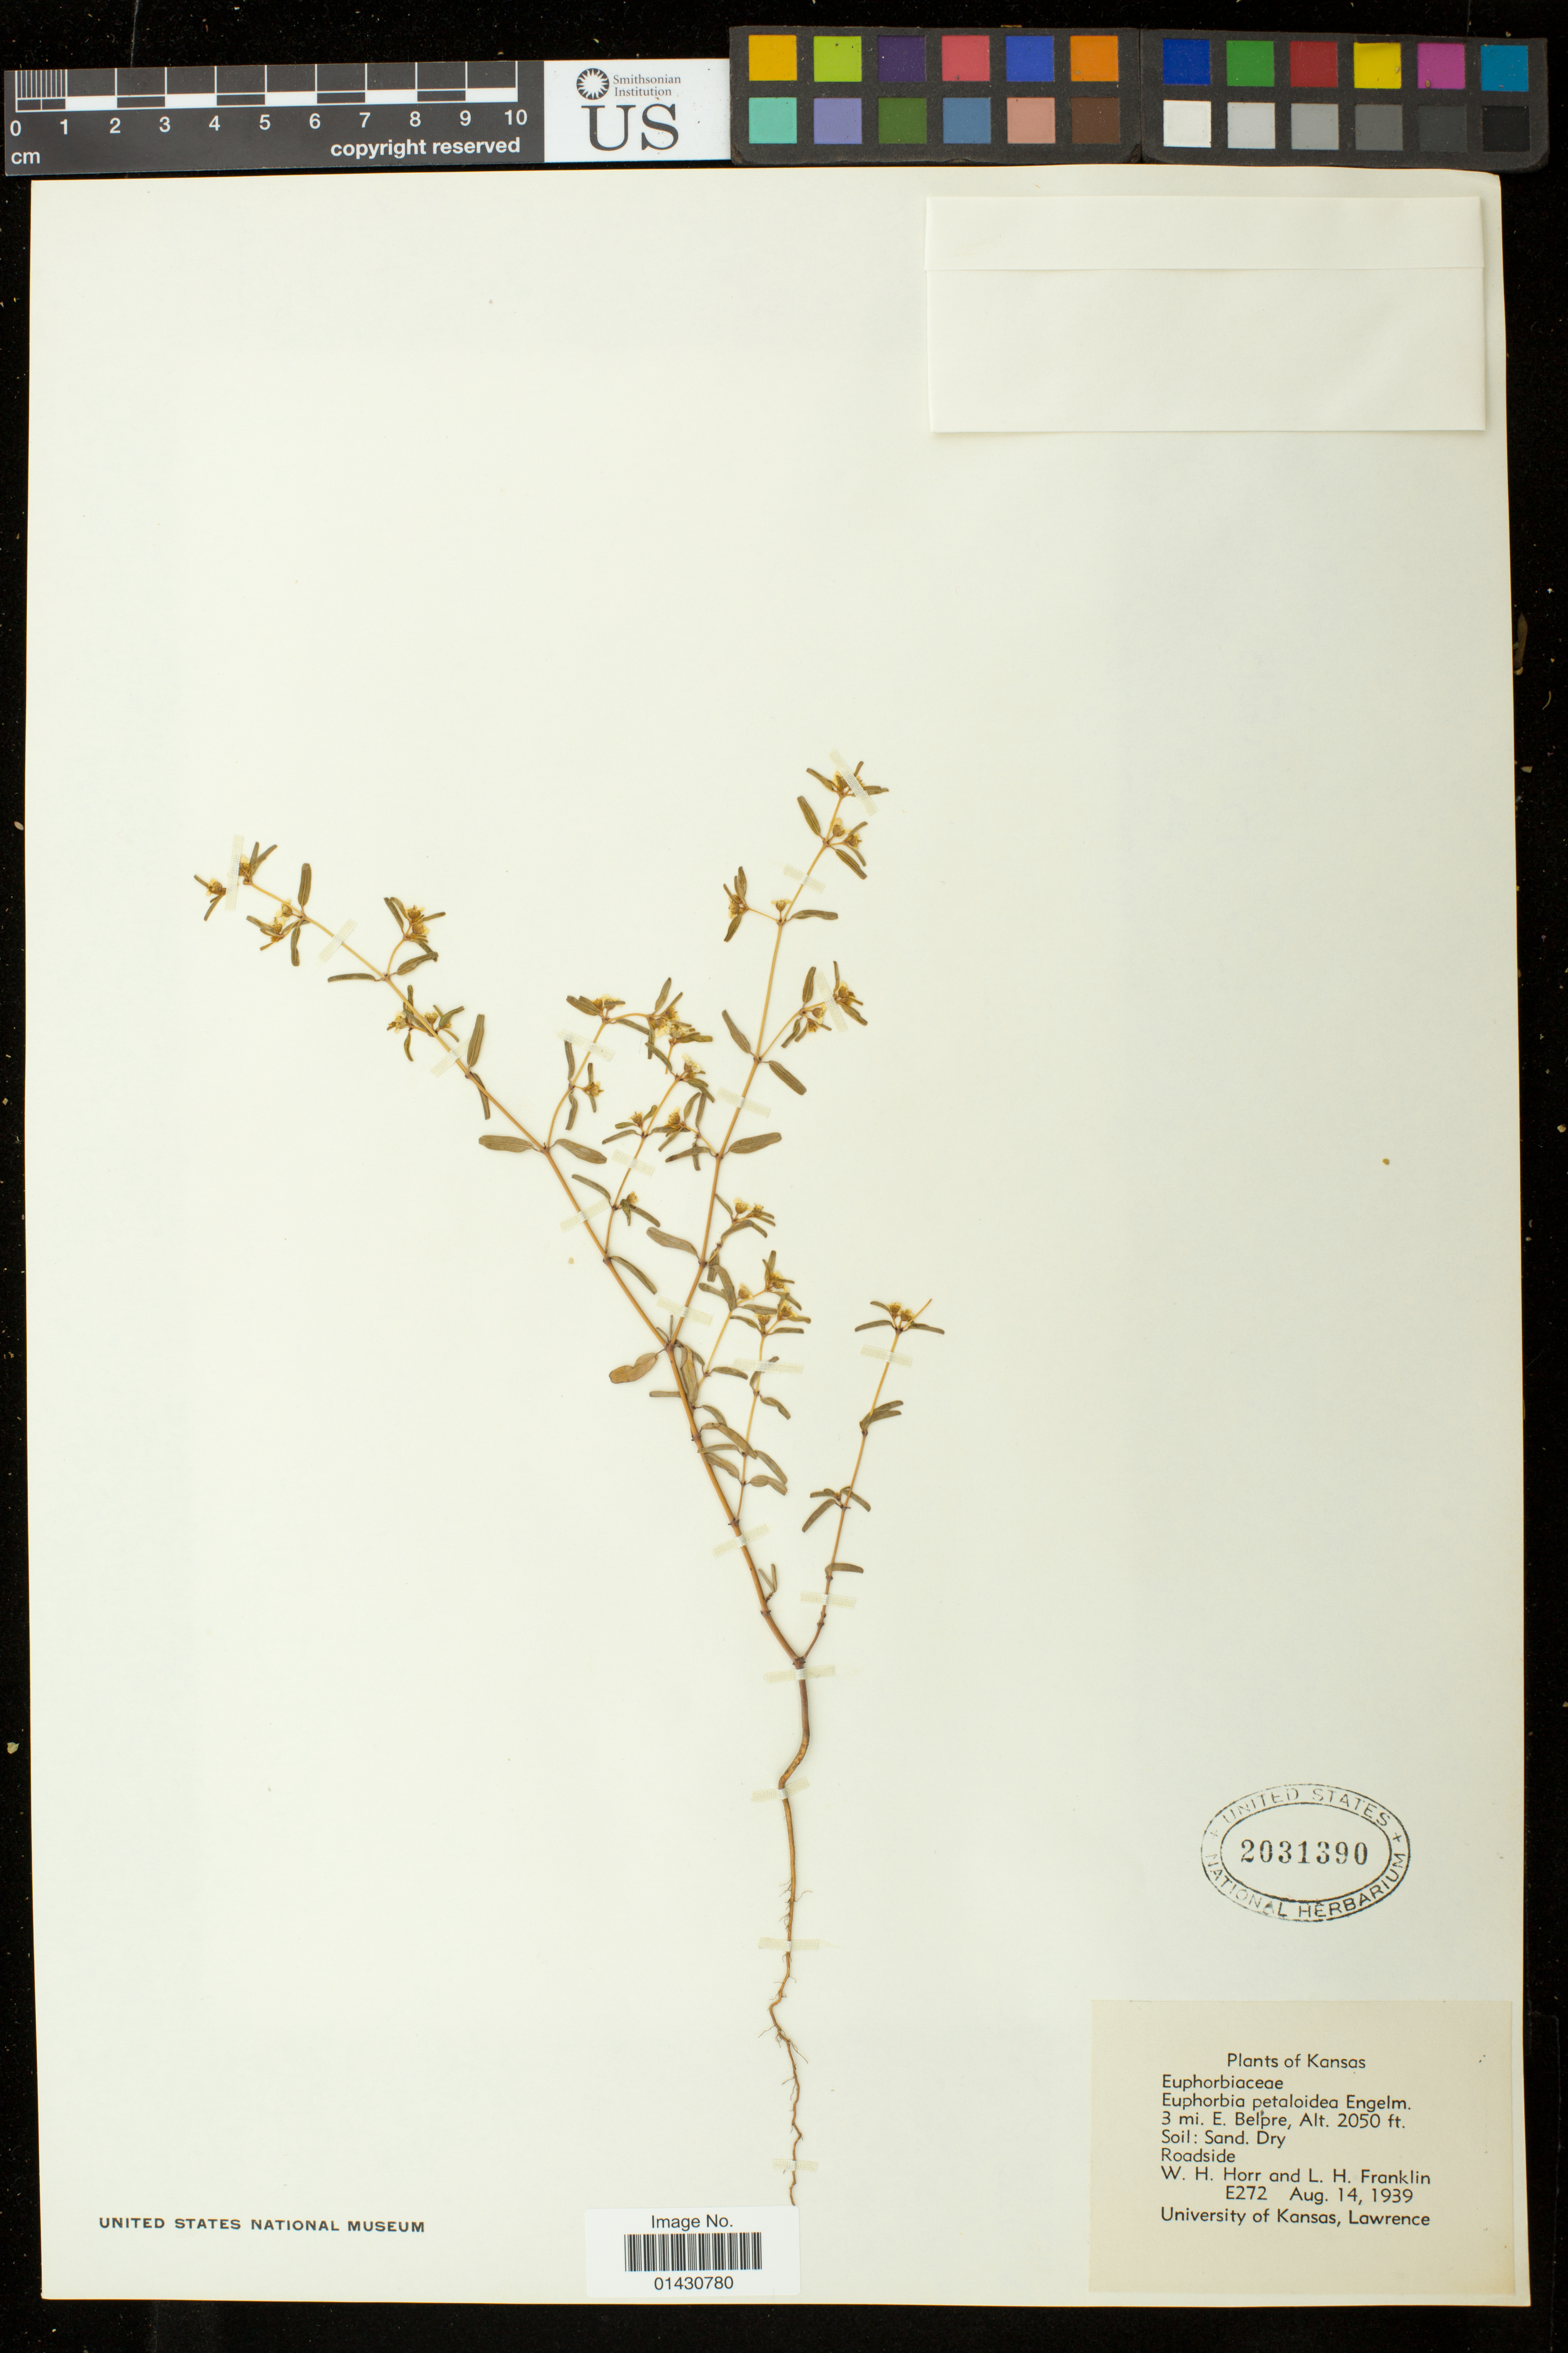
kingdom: Plantae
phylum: Tracheophyta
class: Magnoliopsida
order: Malpighiales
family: Euphorbiaceae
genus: Euphorbia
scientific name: Euphorbia missurica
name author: Raf.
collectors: W. H. Horr & L. H. Franklin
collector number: E272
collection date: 1939-08-14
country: United States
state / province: Kansas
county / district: Edwards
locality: Roadside. 3 mi. E. Belpre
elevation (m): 625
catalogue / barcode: US 2031390